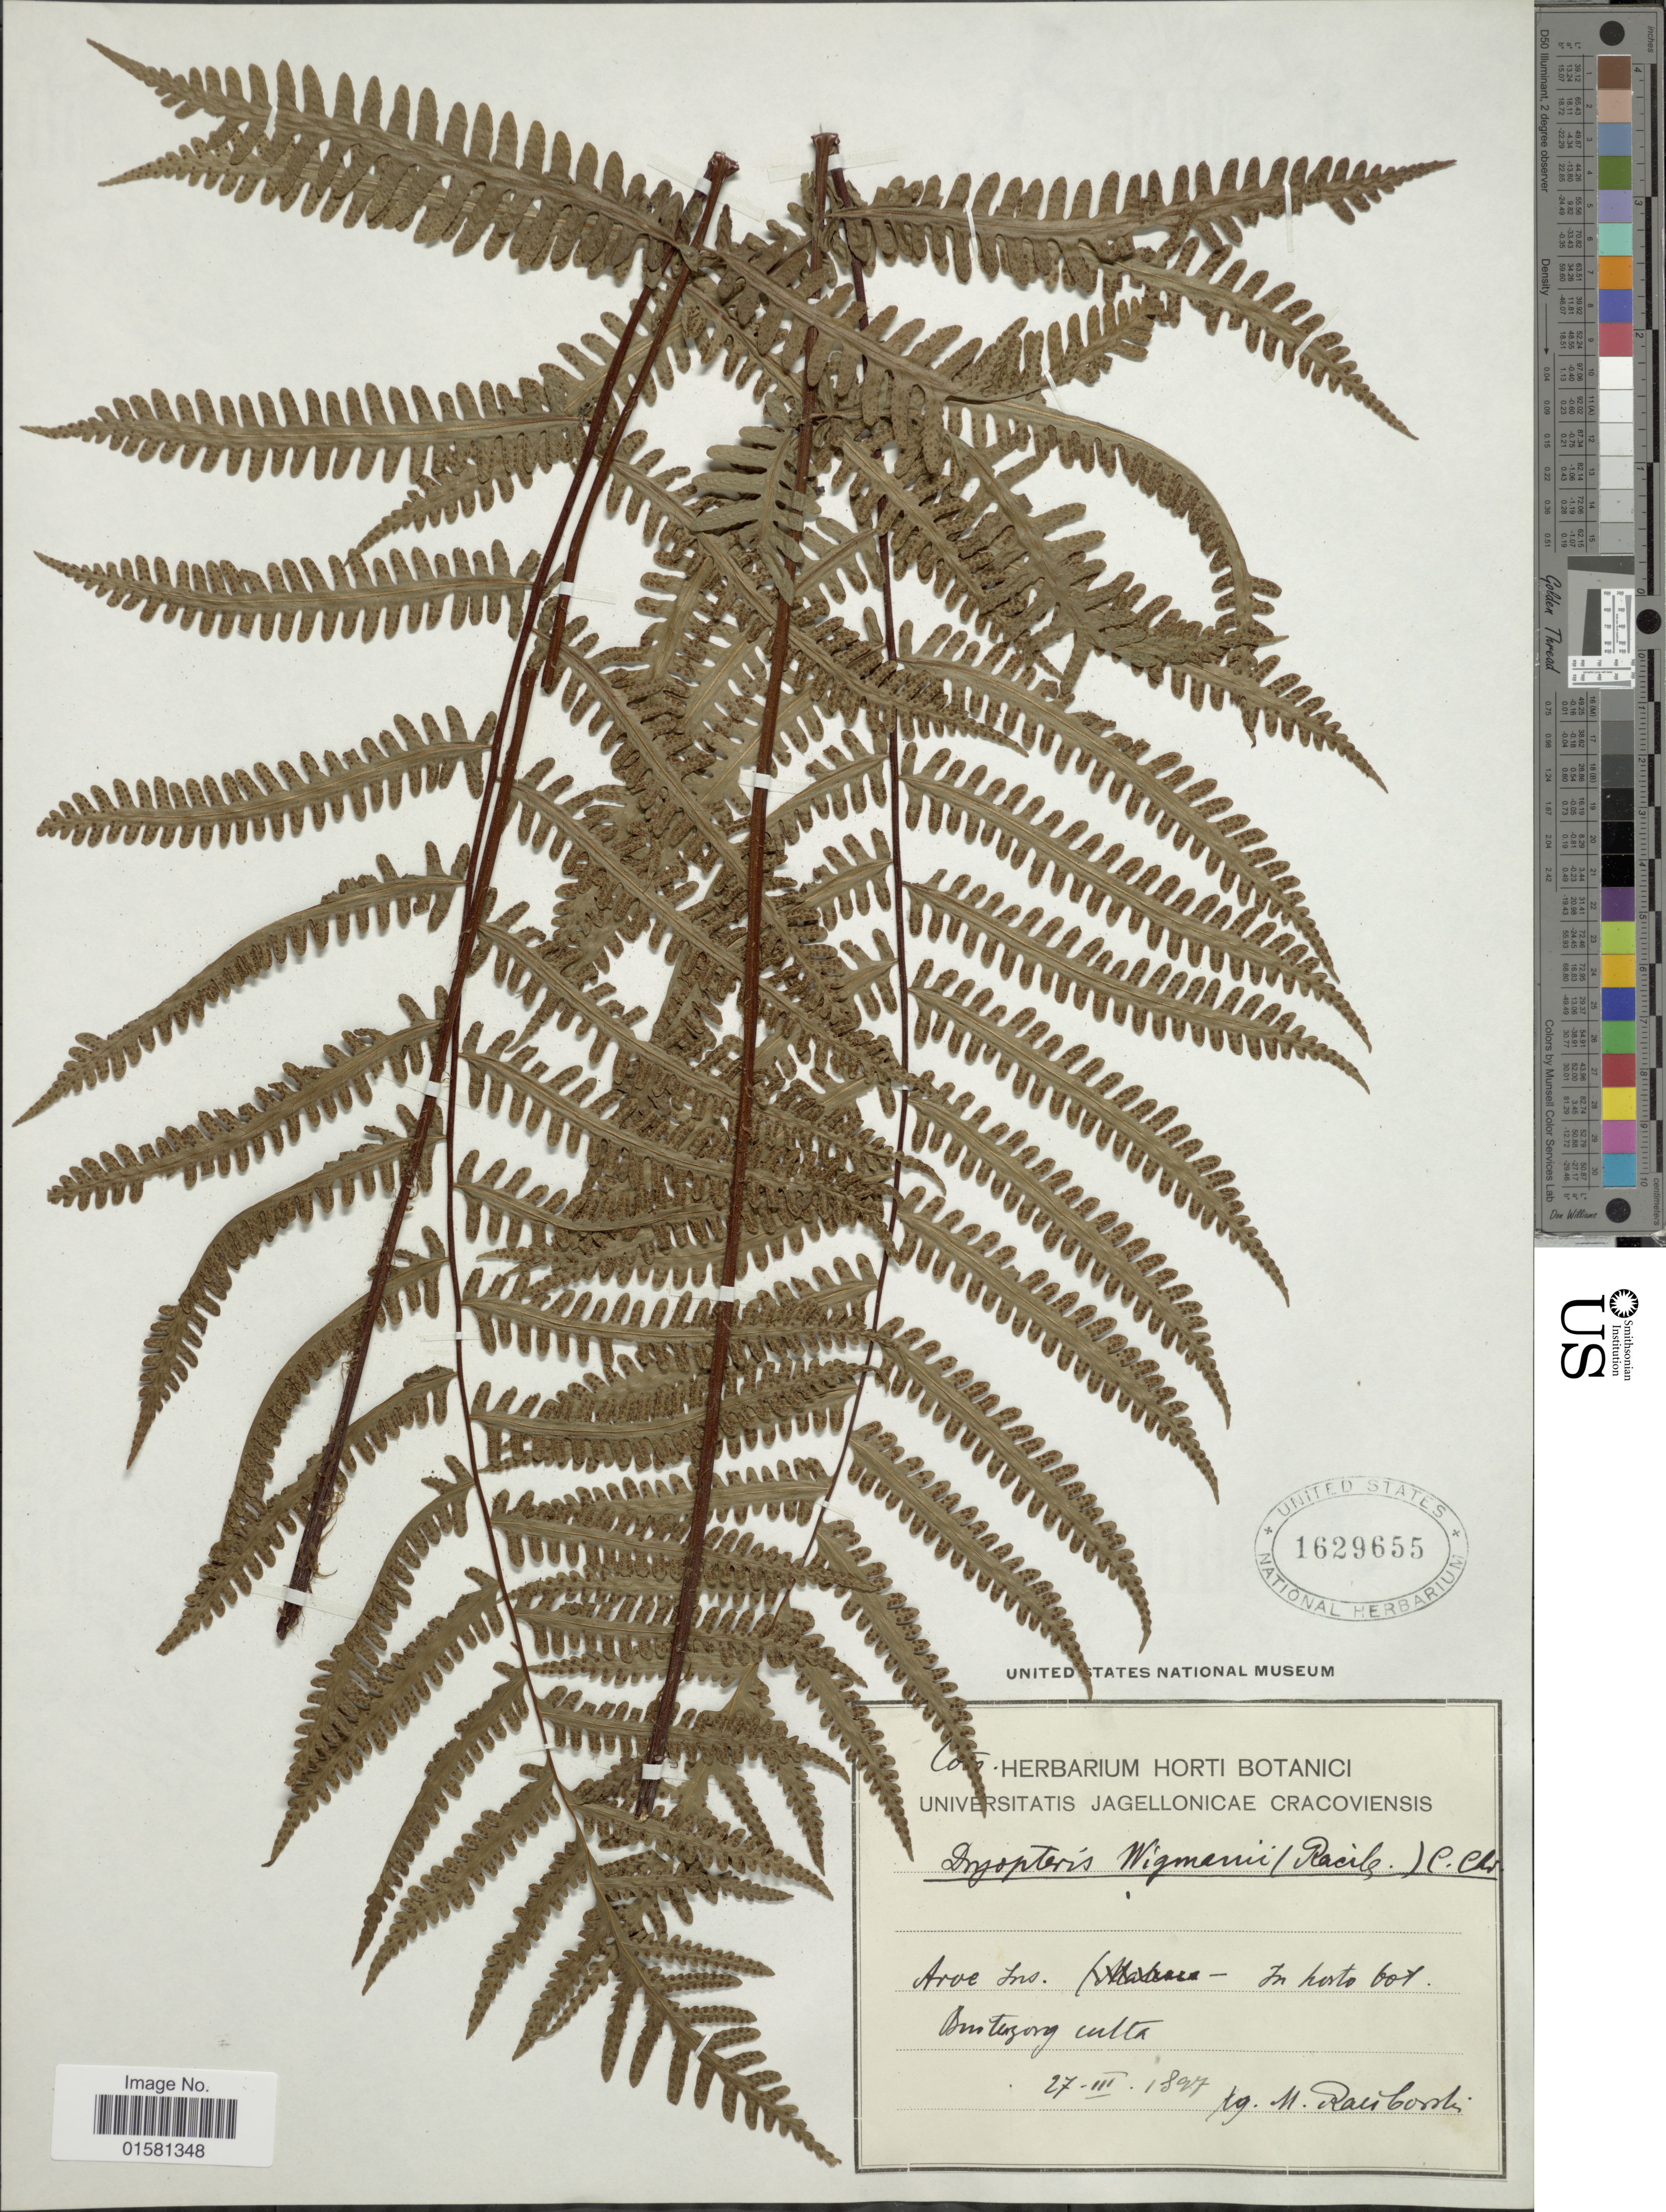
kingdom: Plantae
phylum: Tracheophyta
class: Polypodiopsida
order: Polypodiales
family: Tectariaceae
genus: Tectaria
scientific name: Tectaria wigmanii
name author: (Racib.) S.Y. Dong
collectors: M. Raciborski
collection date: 1897-04-27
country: Indonesia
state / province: Maluku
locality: Aroe ins. in horto bot Buitenzorg [interpreted]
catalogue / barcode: US 1629655